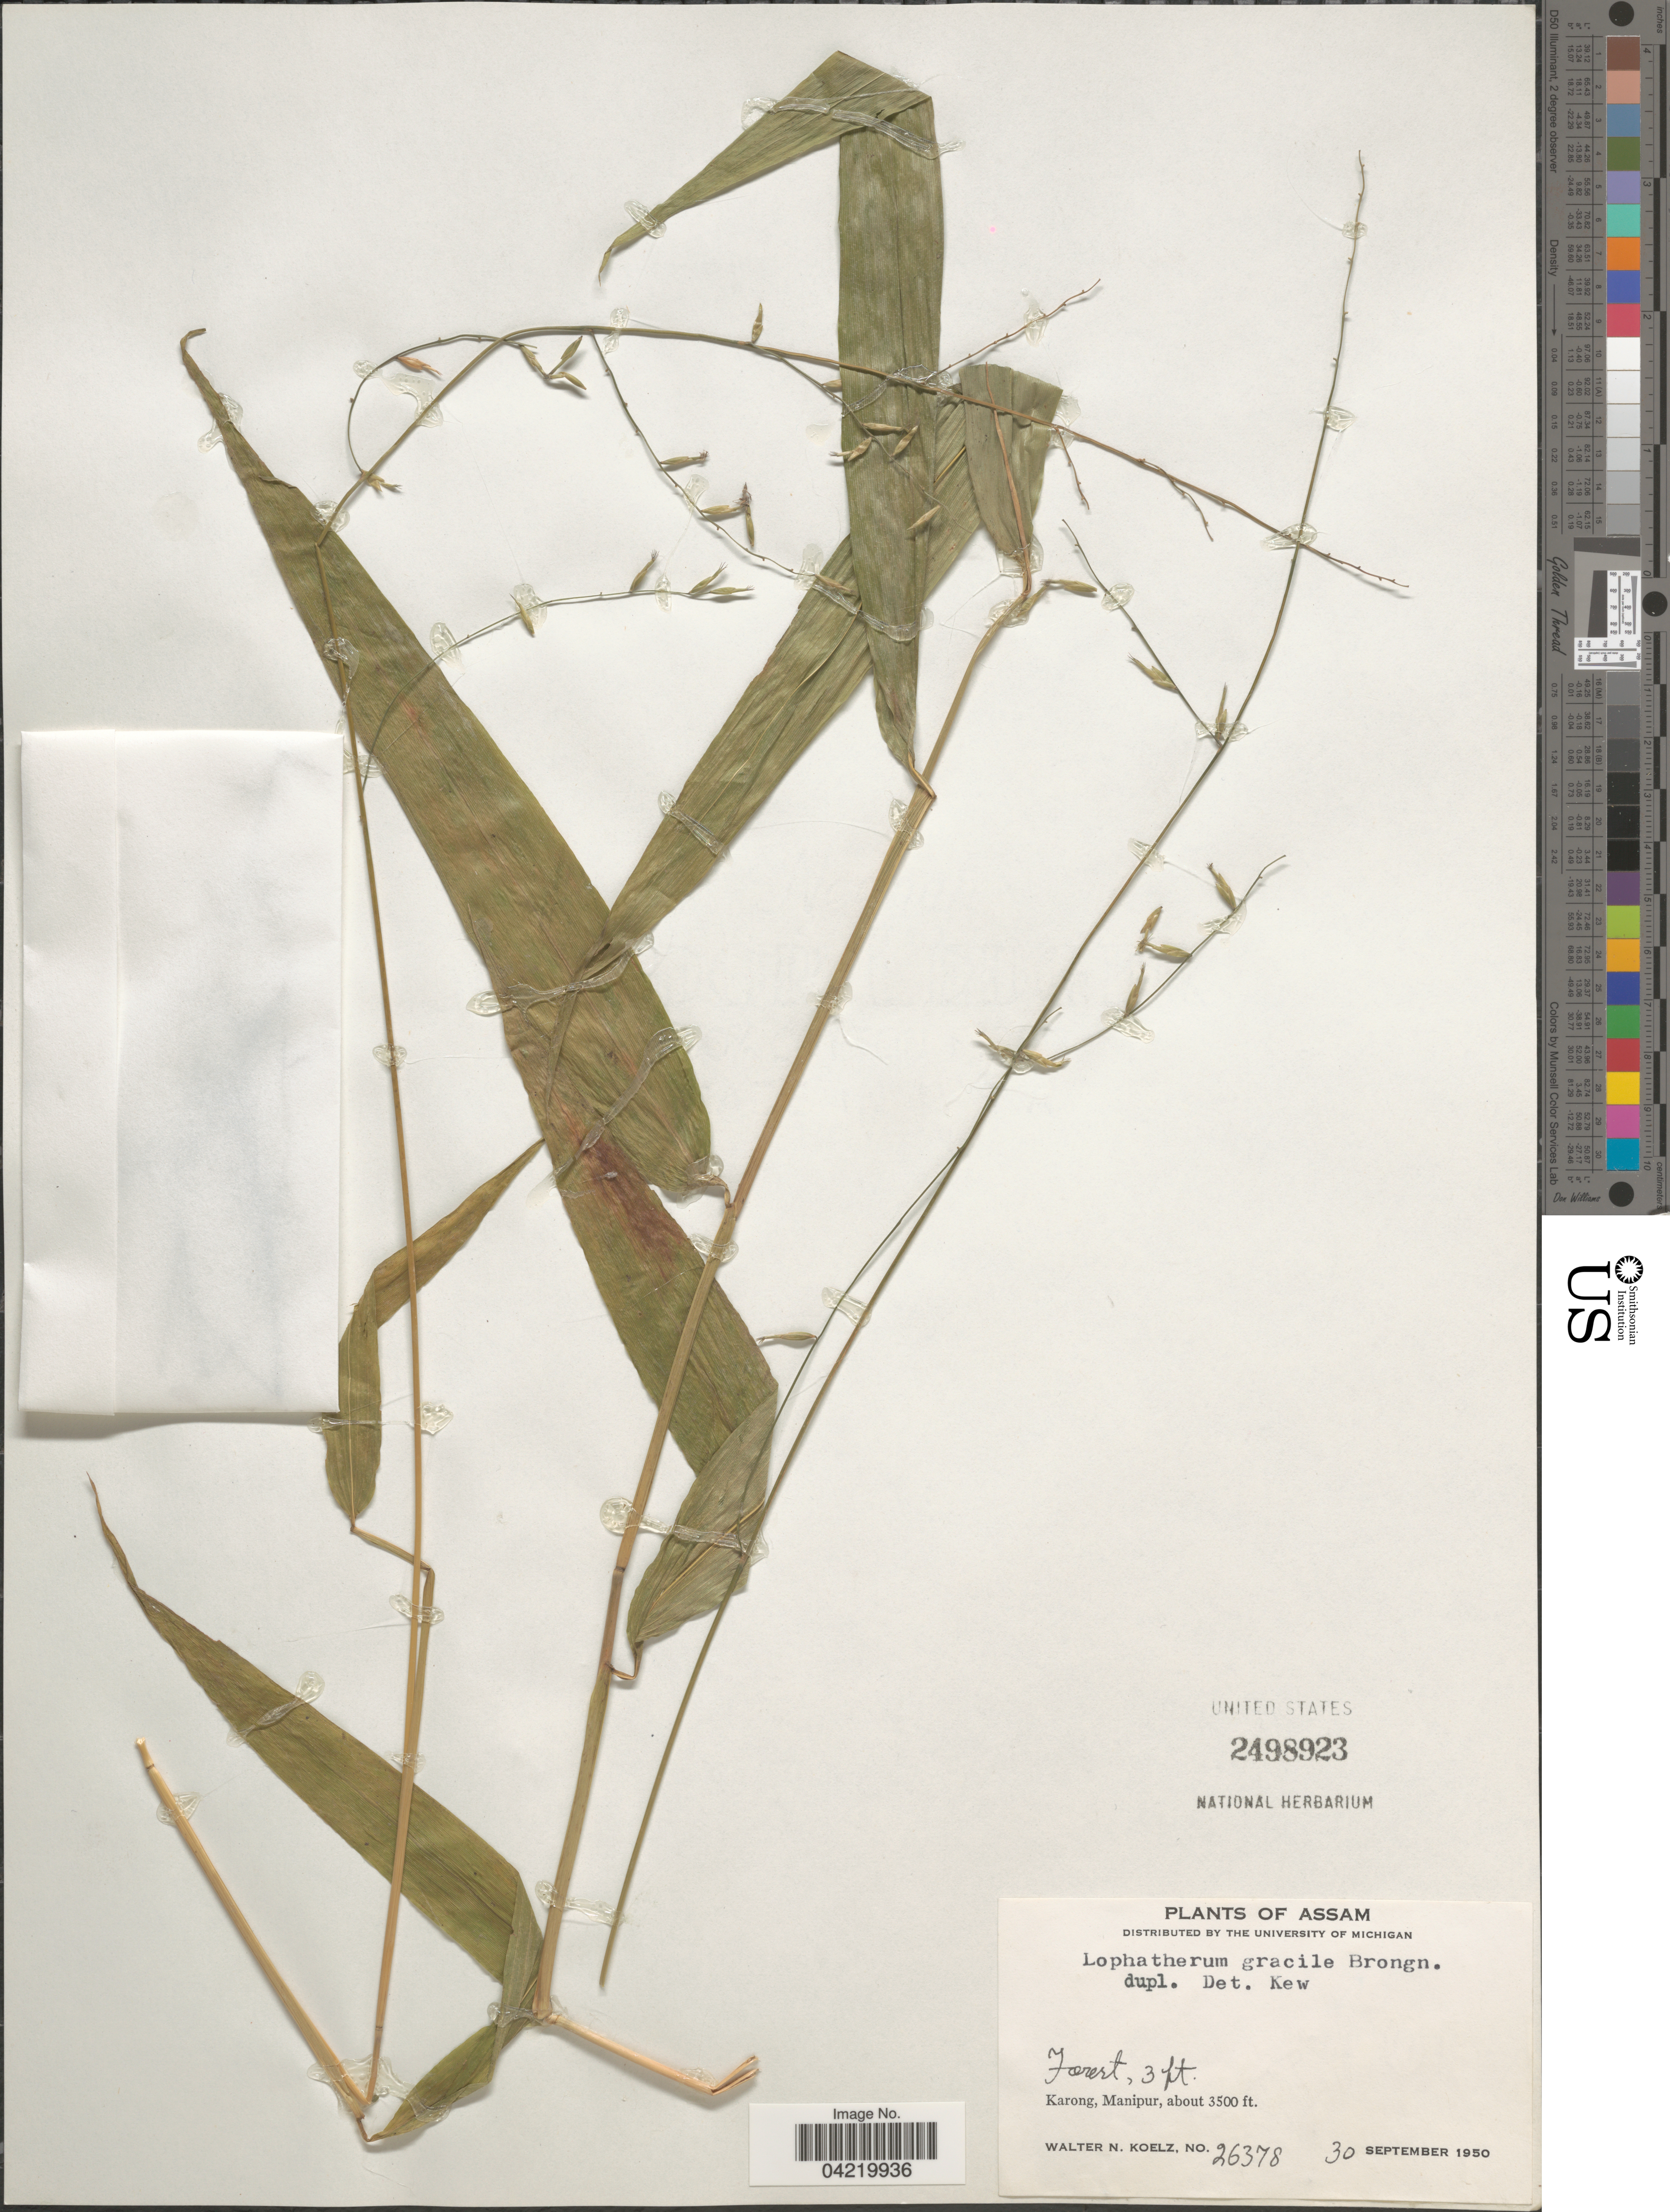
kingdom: Plantae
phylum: Tracheophyta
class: Liliopsida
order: Poales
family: Poaceae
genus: Lophatherum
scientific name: Lophatherum gracile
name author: Brongn.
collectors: W. N. Koelz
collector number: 26378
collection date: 1950-09-30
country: India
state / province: Manipur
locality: Karong, Manipur.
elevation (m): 1067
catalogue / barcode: US 2498923